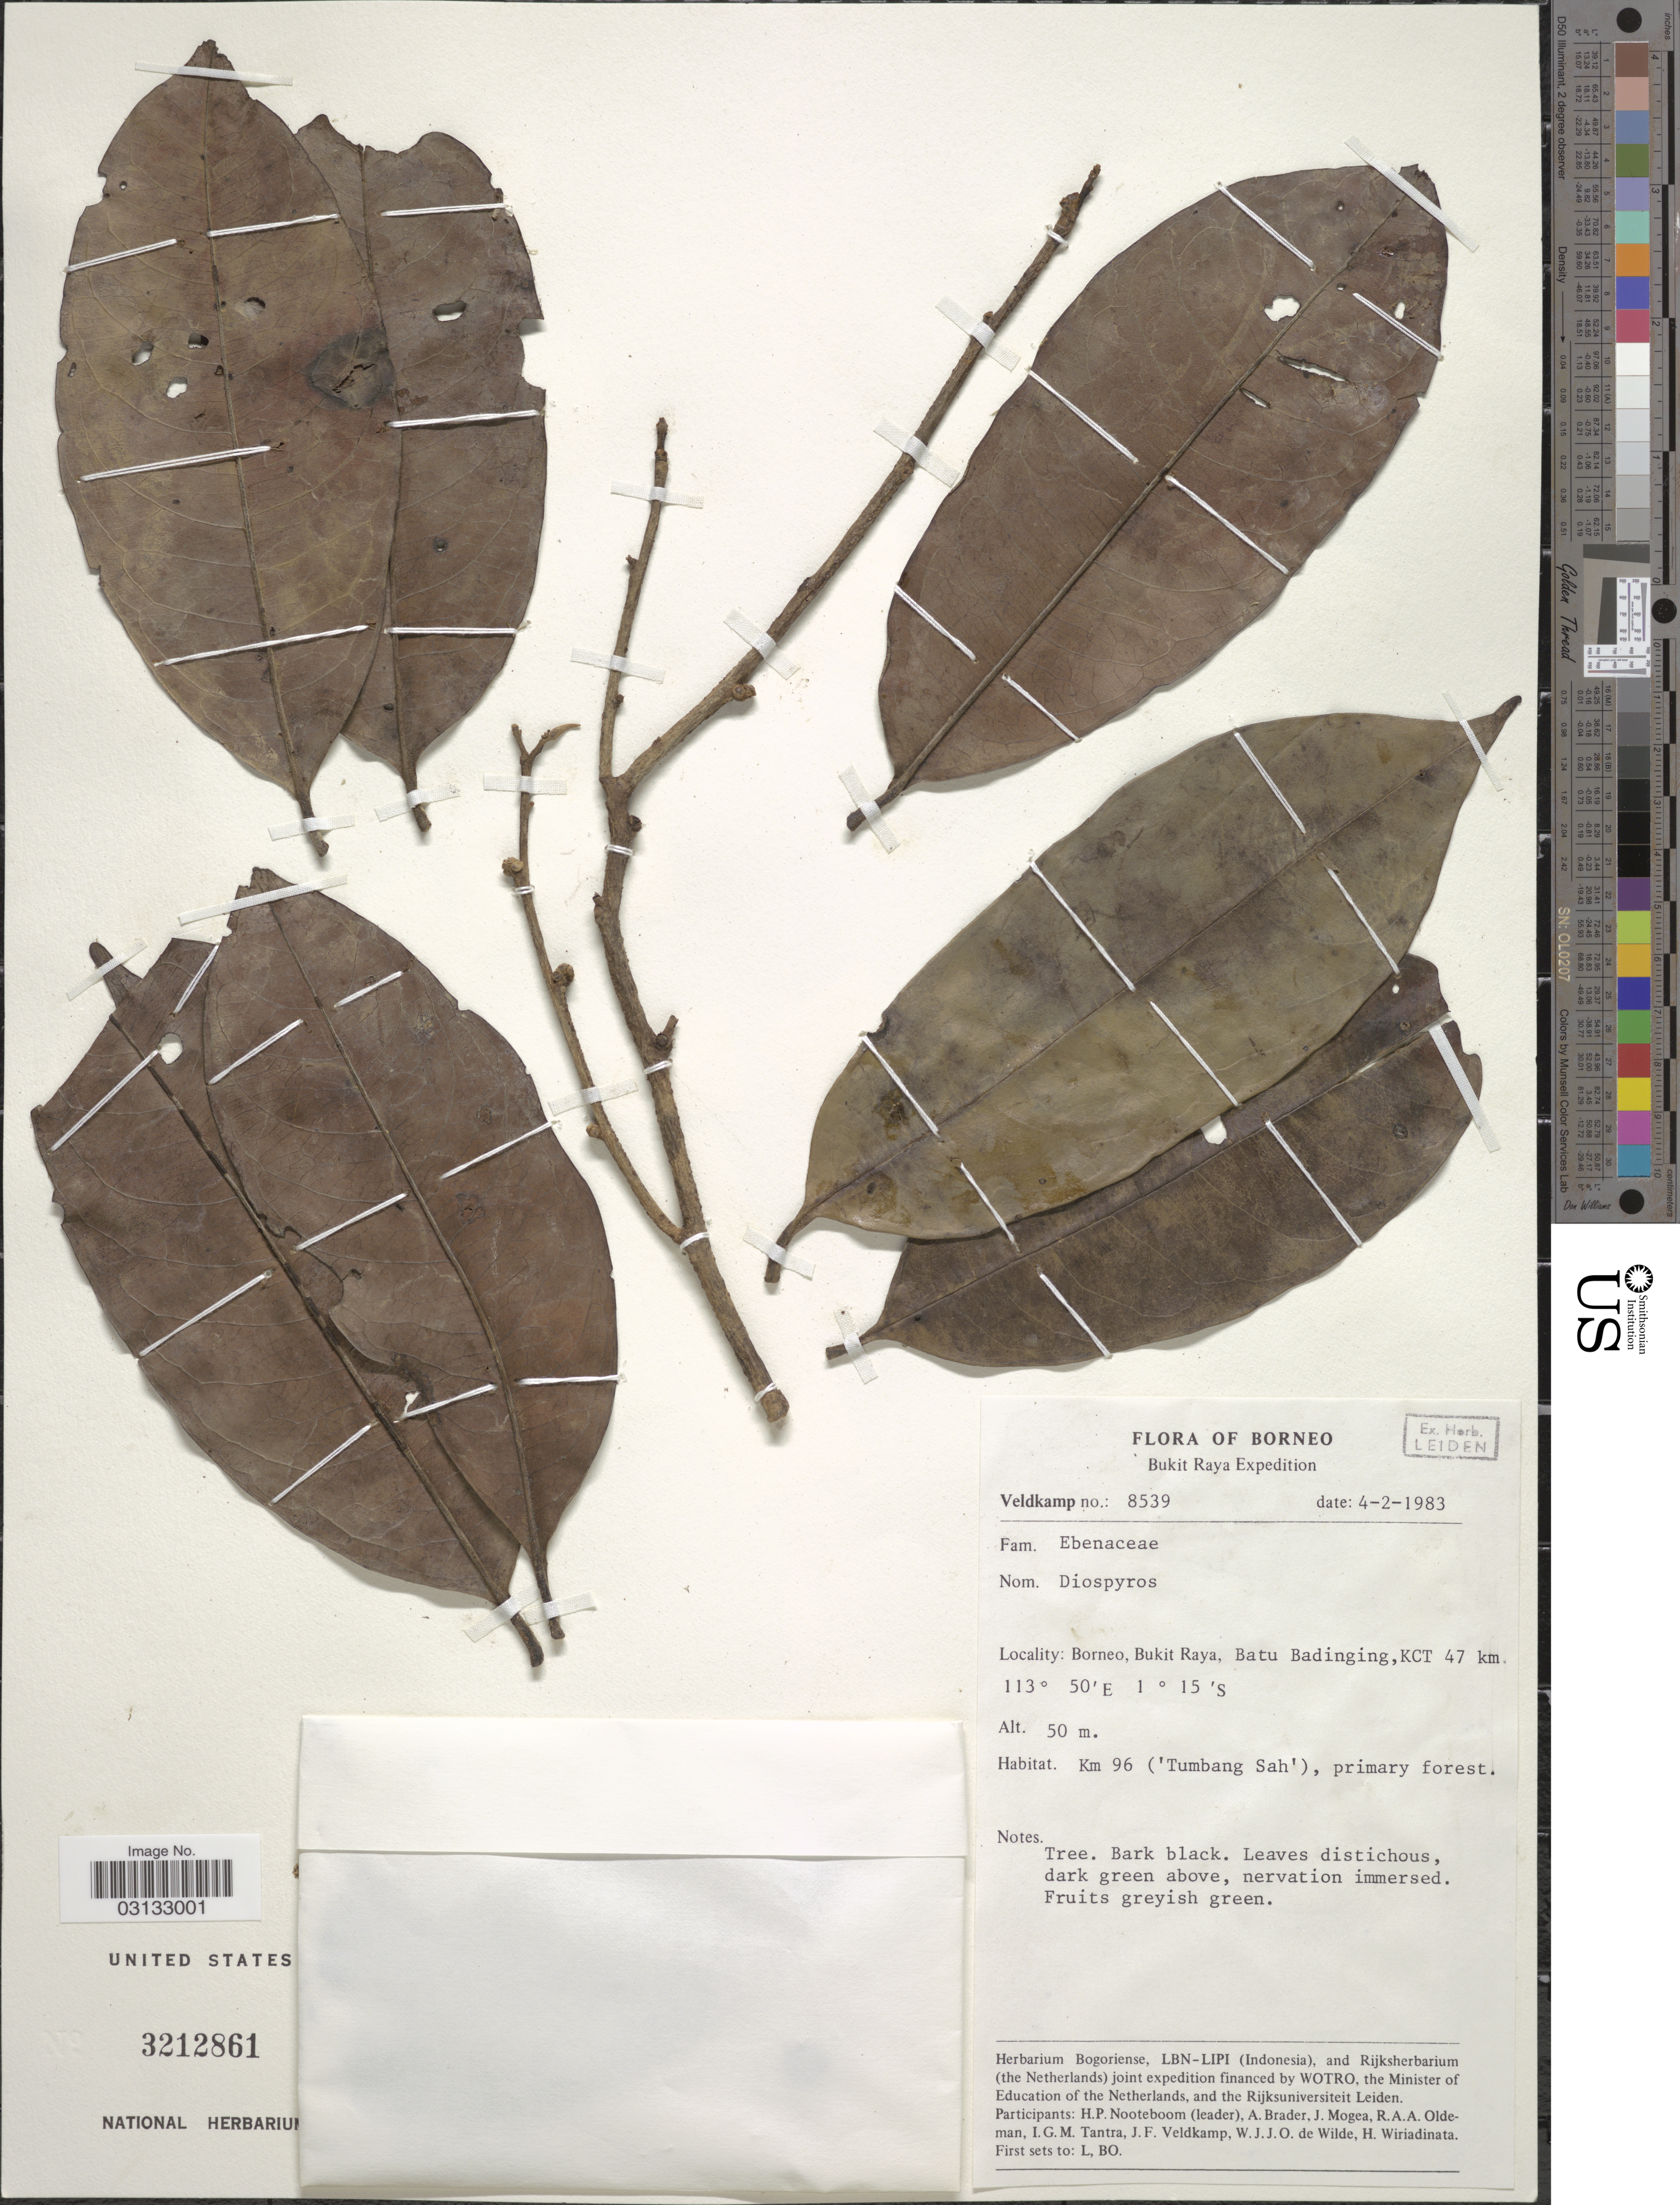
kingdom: Plantae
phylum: Tracheophyta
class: Magnoliopsida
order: Ericales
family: Ebenaceae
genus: Diospyros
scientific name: Diospyros sp.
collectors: J. F. Veldkamp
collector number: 8539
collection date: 1983-02-04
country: Indonesia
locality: Borneo, Bukit Raya, Batu Badinging, KCT 47 km., Km 96 ('Tumbang Sah'), primary forest.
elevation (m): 50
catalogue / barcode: US 3212861